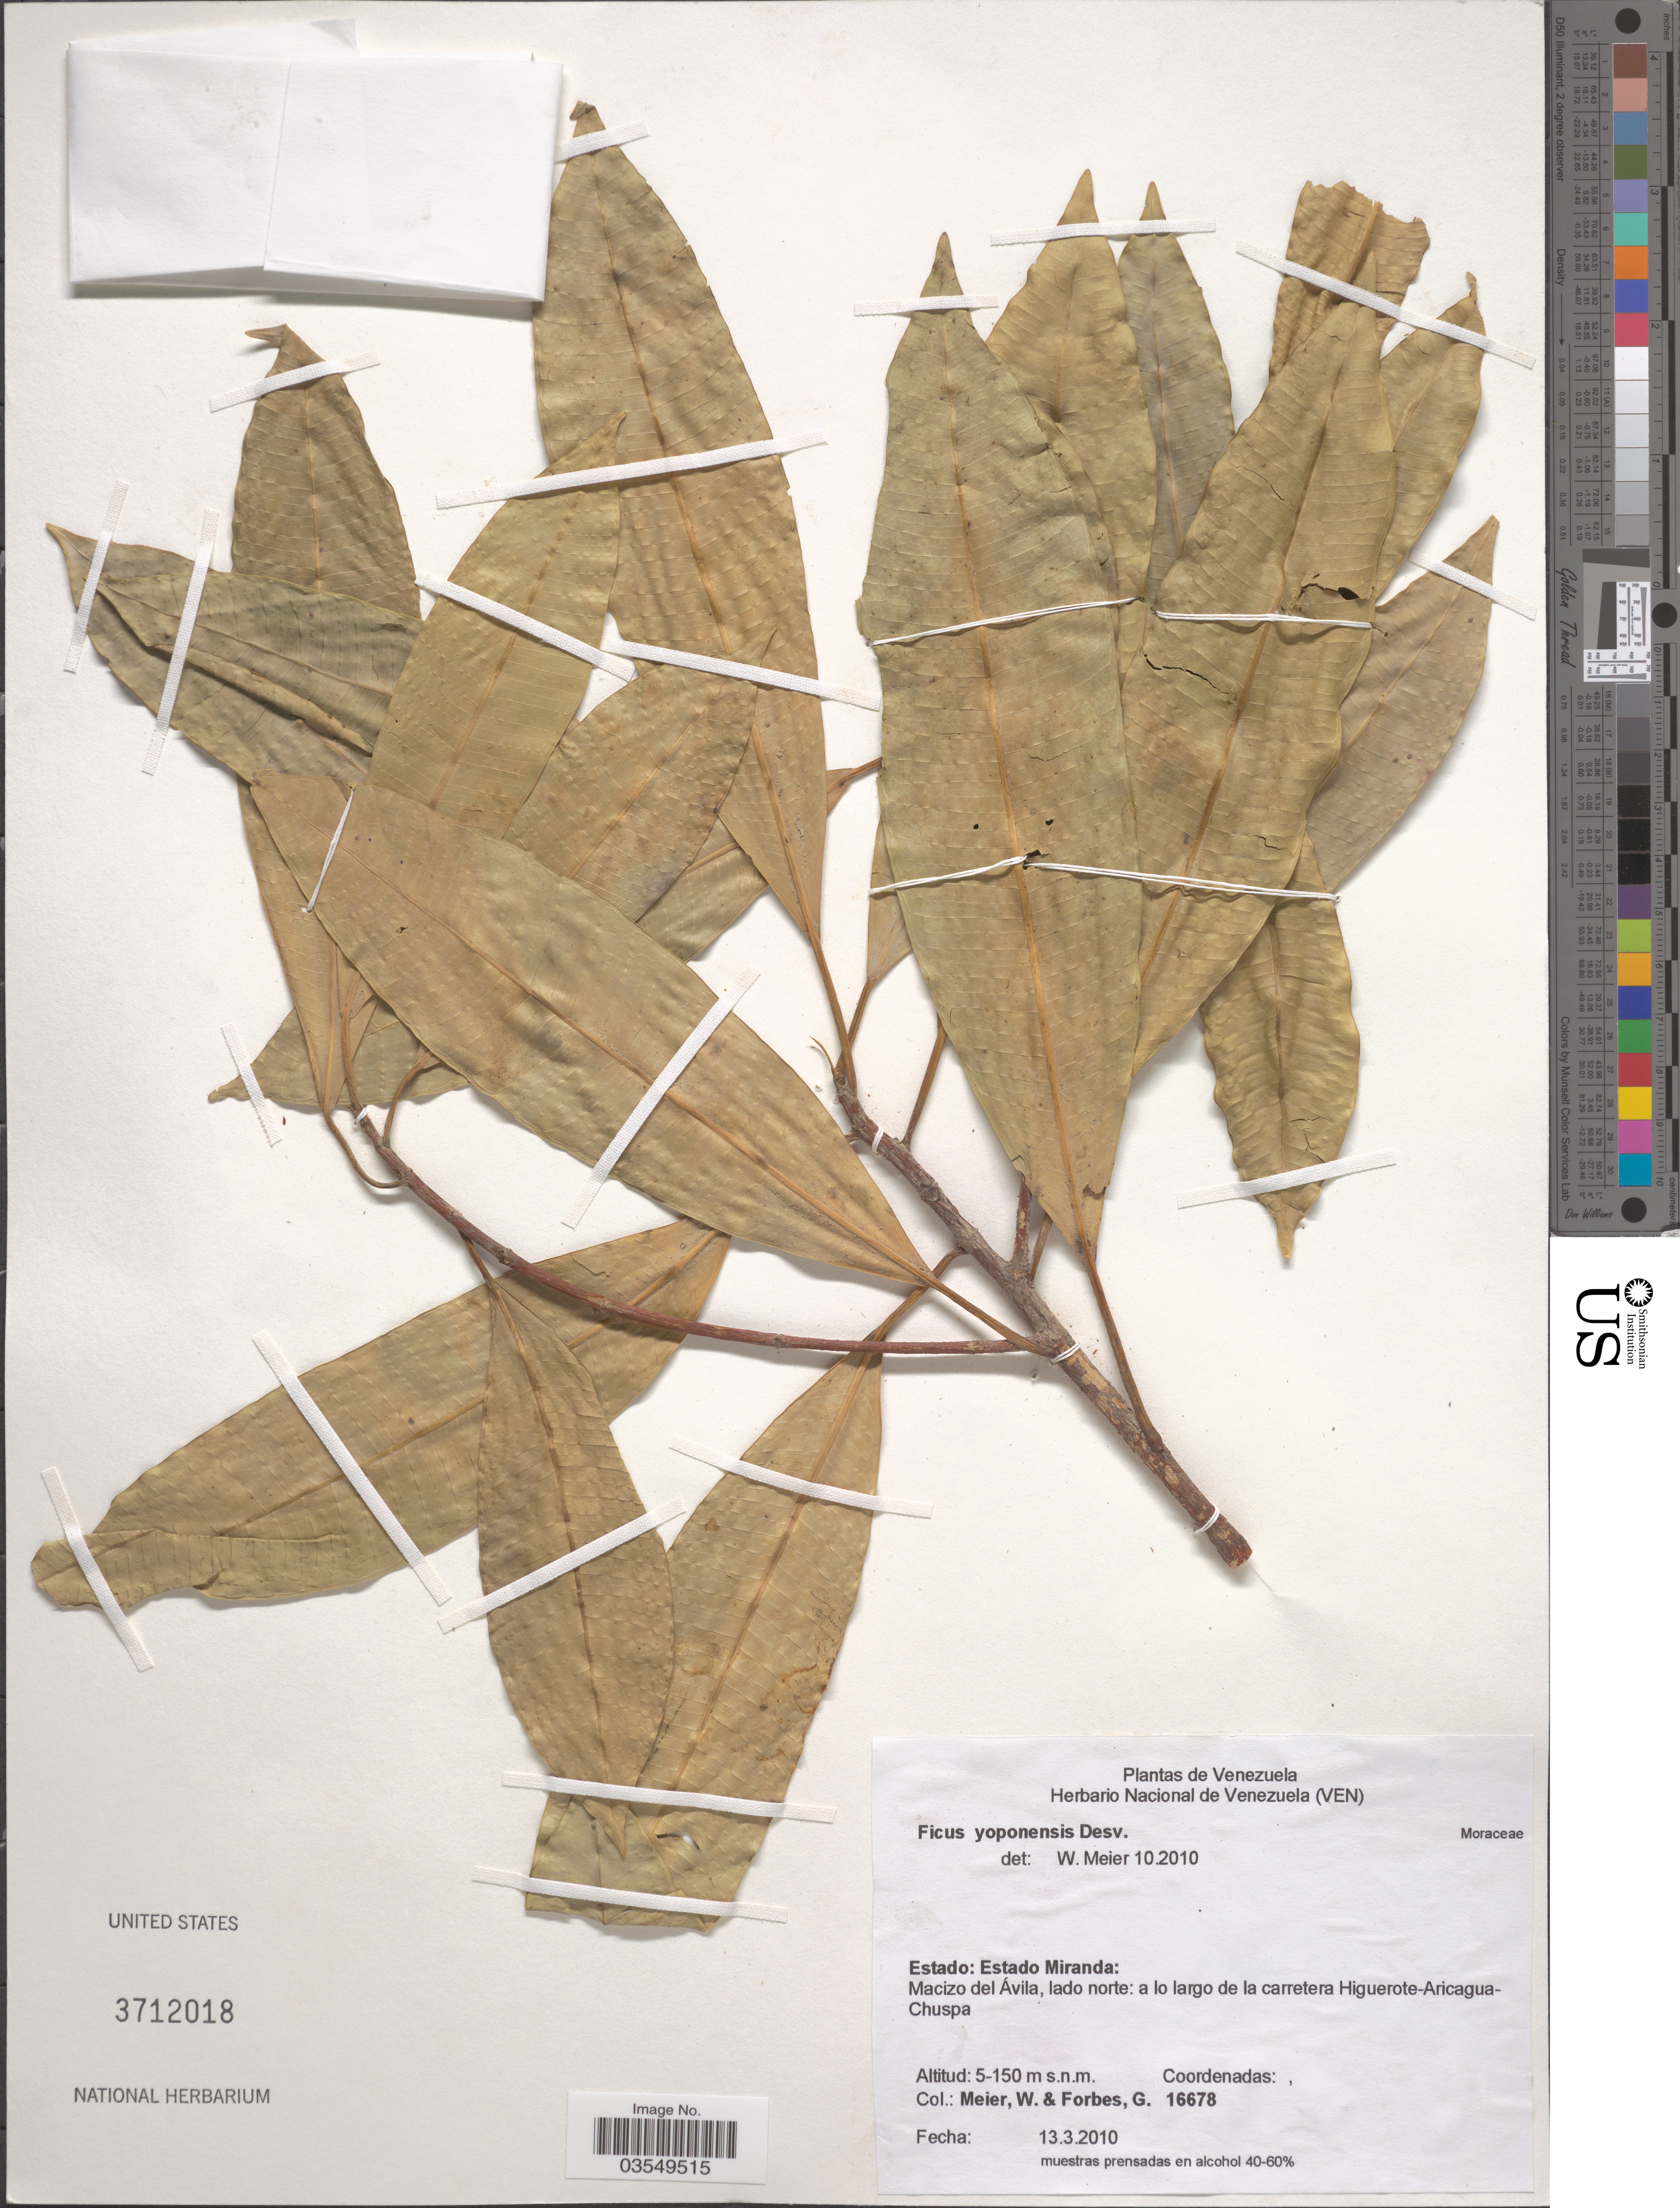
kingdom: Plantae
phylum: Tracheophyta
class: Magnoliopsida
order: Rosales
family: Moraceae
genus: Ficus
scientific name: Ficus yoponensis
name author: Desv.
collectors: W. Meier & G. Forbes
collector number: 16678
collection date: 2010-03-13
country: Venezuela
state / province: Miranda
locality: Macizo del Ávila, lado norte: a lo largo de la carretera Higuerote-Aricagua-Chuspa.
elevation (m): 5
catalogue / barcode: US 3712018